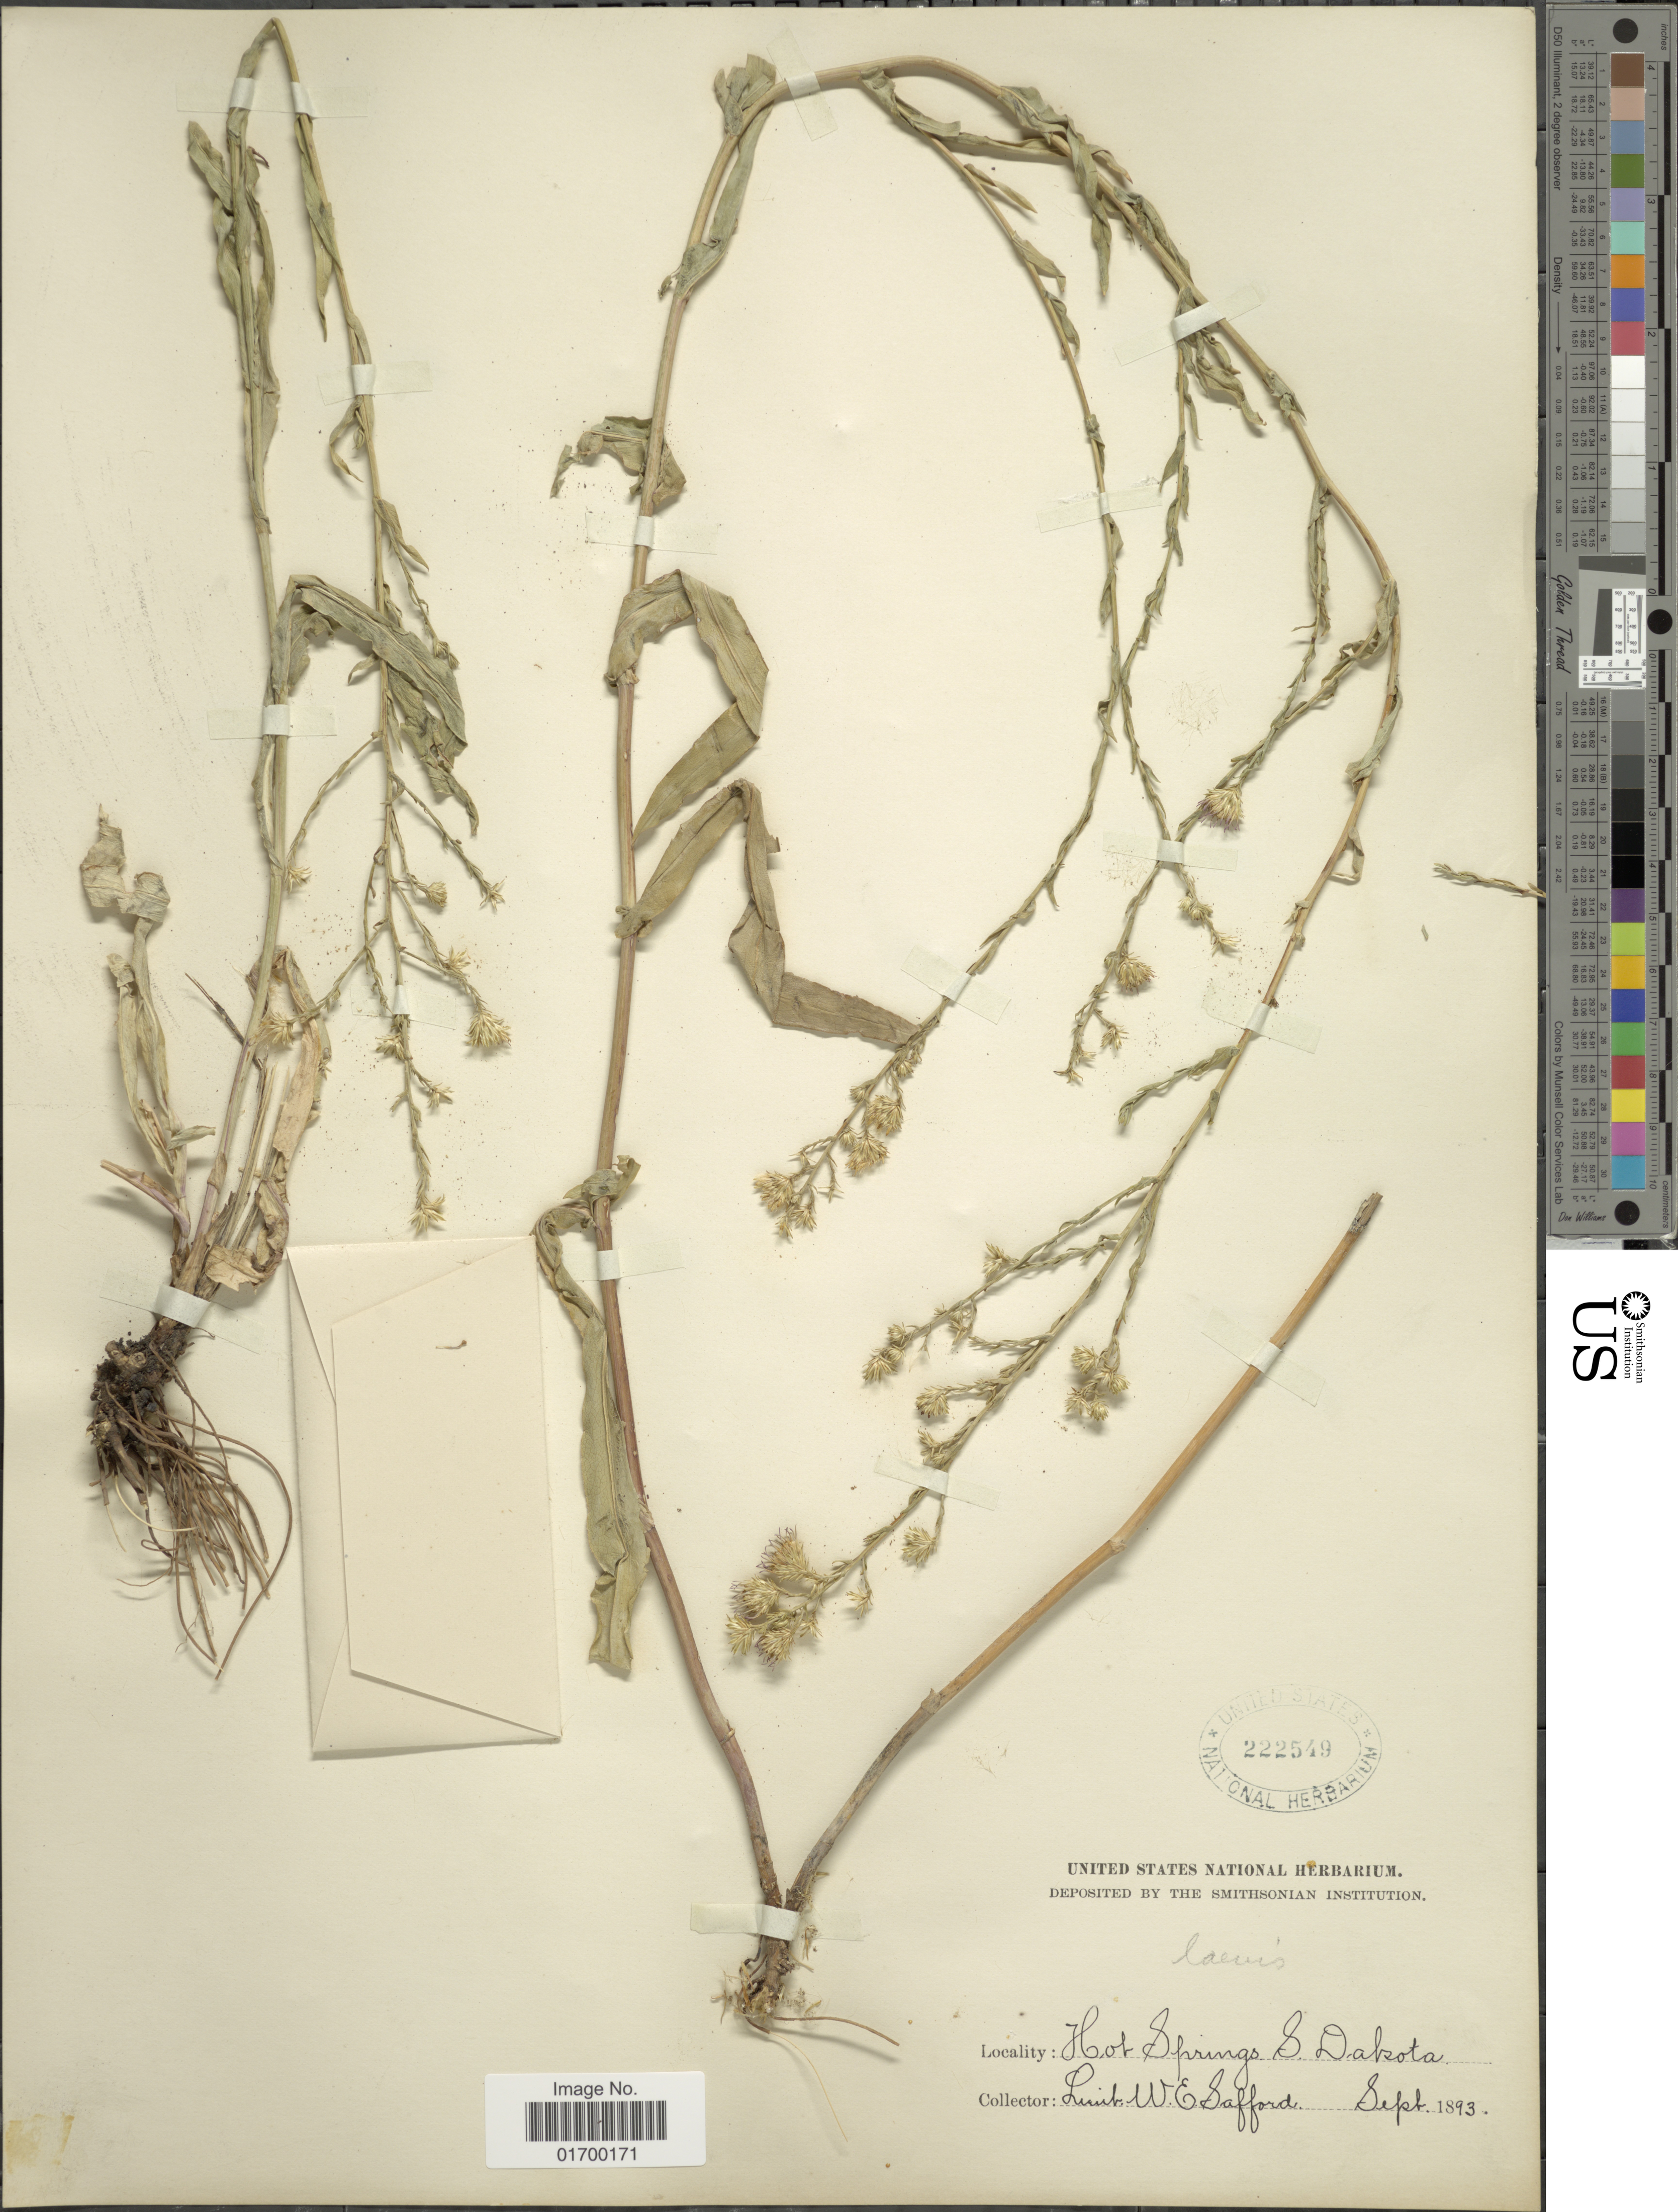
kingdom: Plantae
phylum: Tracheophyta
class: Magnoliopsida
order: Asterales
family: Asteraceae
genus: Symphyotrichum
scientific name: Symphyotrichum laeve var. geyeri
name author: (A. Gray) G.L. Nesom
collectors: W. E. Safford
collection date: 1893-09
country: United States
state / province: South Dakota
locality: Hot Springs, S. Dakota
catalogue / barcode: US 222549